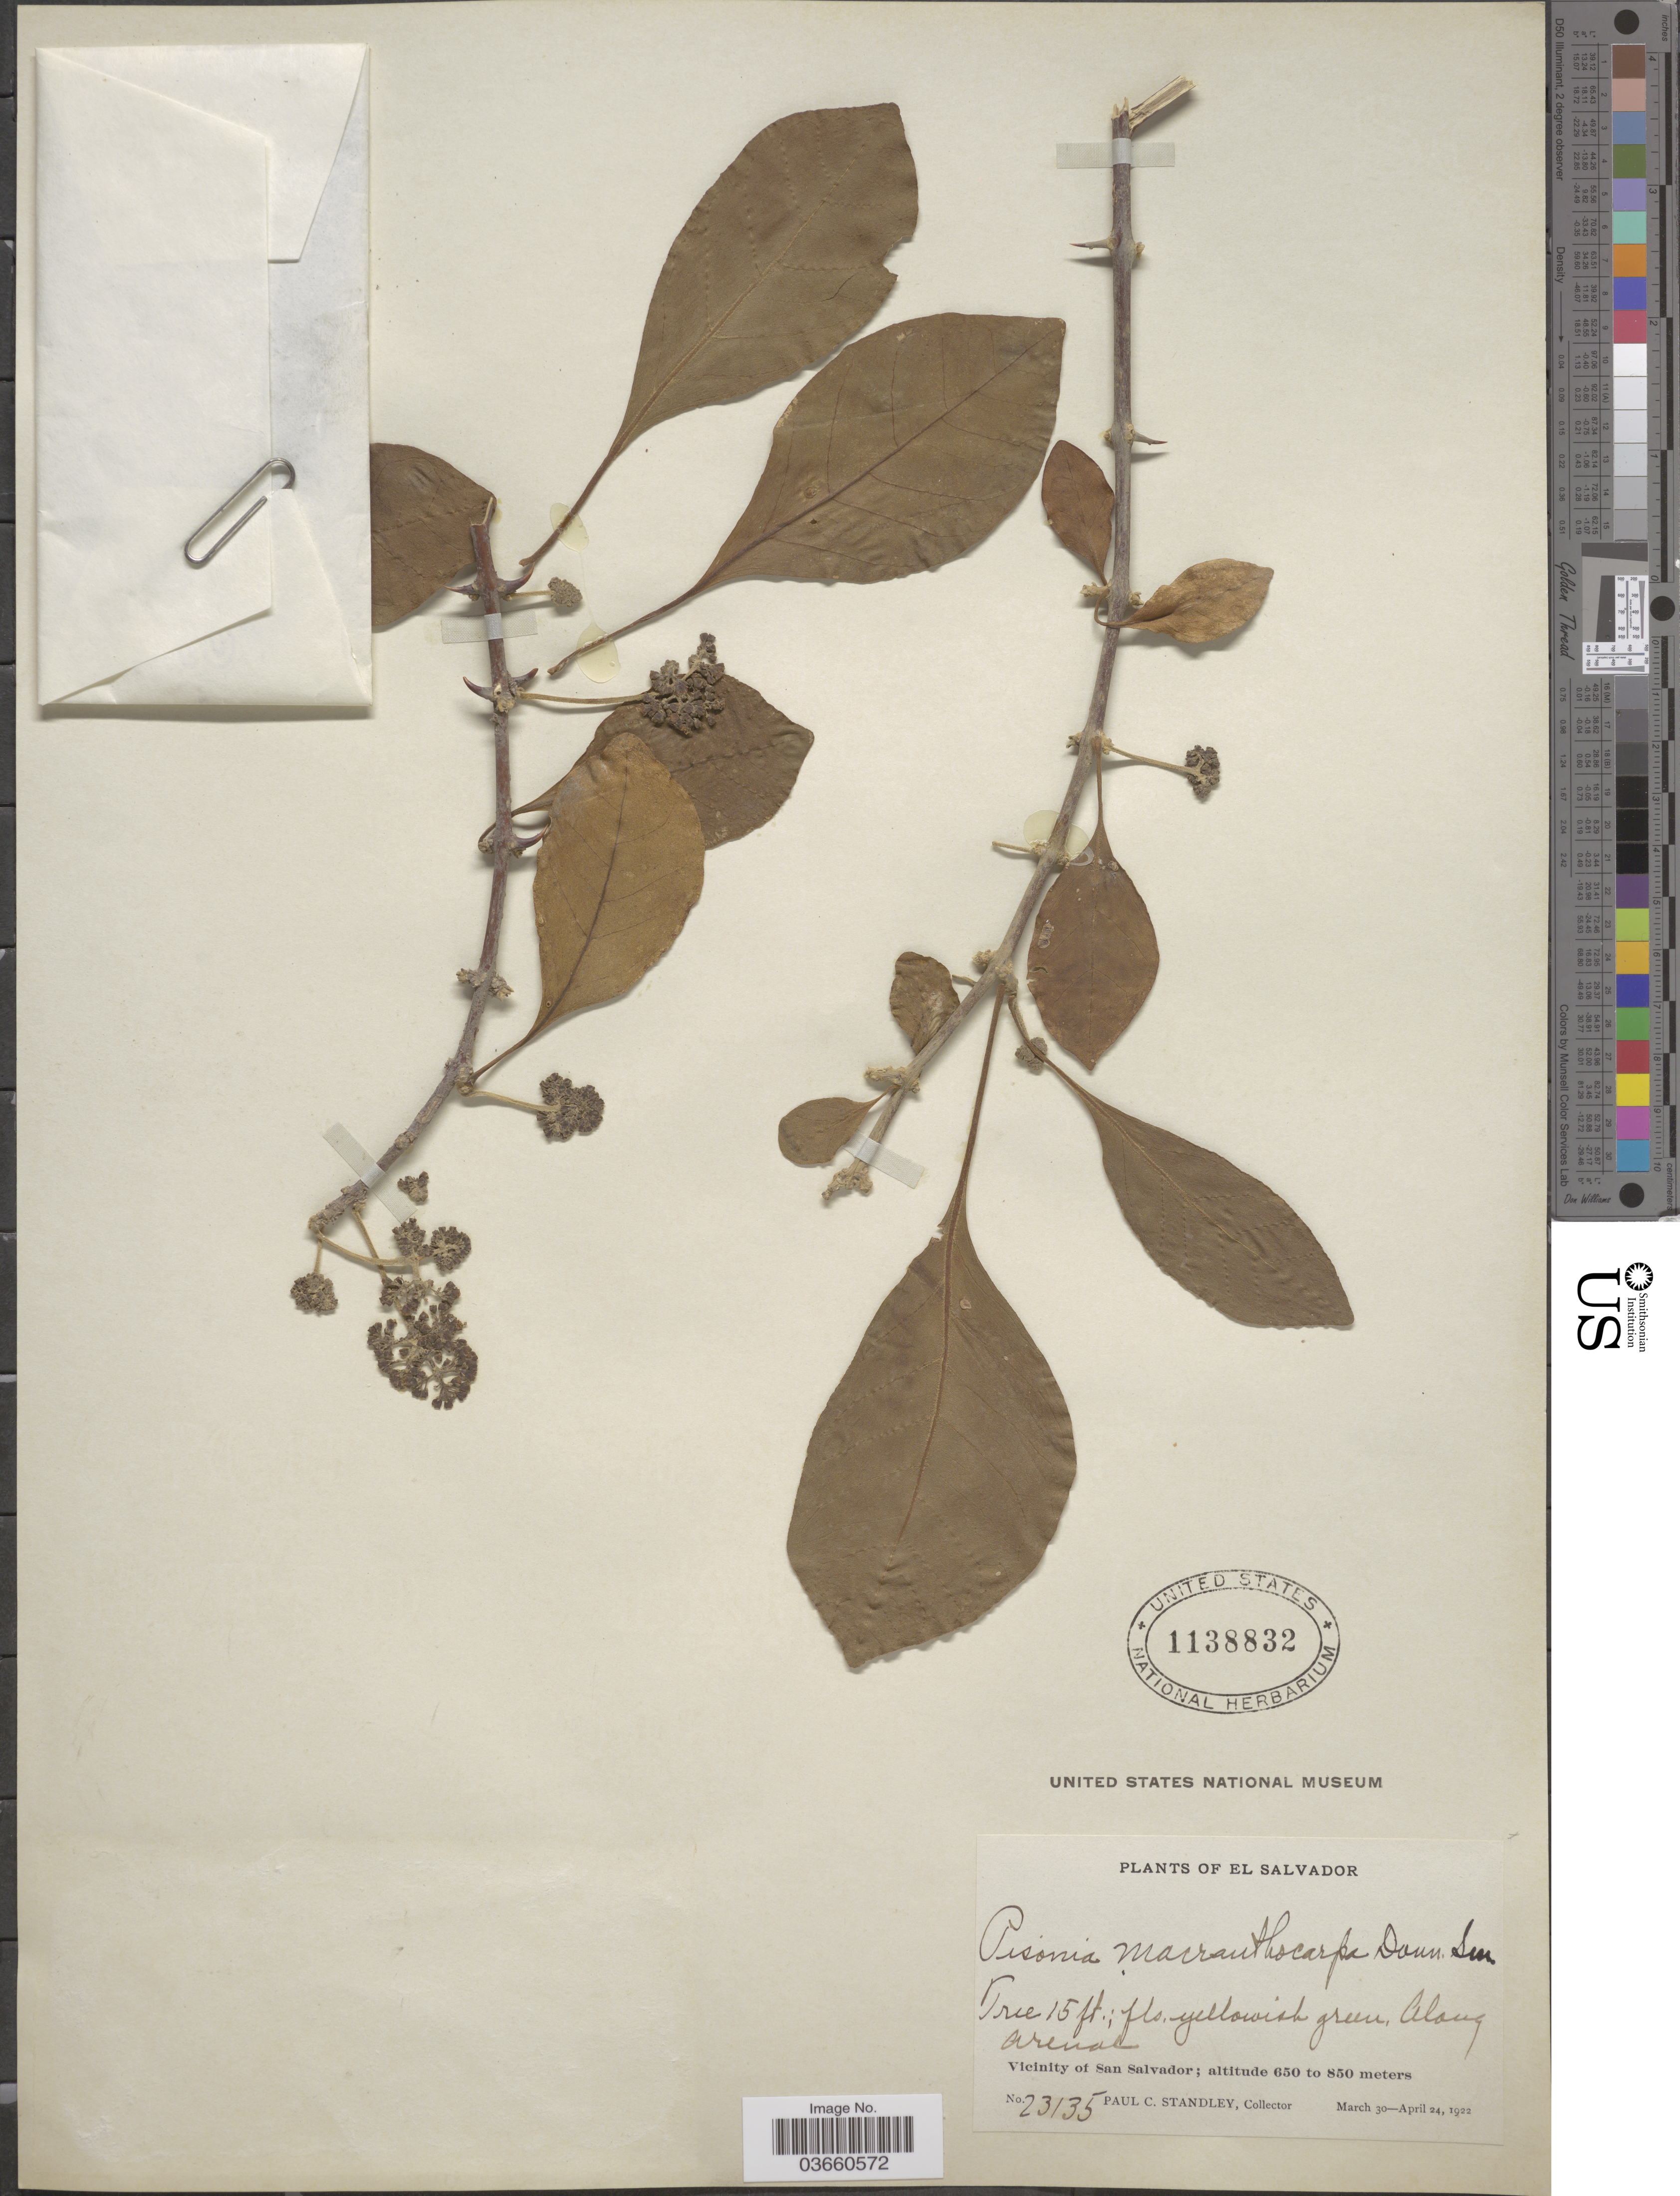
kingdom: Plantae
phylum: Tracheophyta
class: Magnoliopsida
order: Caryophyllales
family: Nyctaginaceae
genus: Pisonia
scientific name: Pisonia macranthocarpa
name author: (Donn. Sm.) Donn. Sm.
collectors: P. C. Standley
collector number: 23135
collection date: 1922-03-30/1922-04-24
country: El Salvador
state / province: San Salvador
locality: Along Arenal. Vicinity of San Salvador.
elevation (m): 650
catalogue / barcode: US 1138832